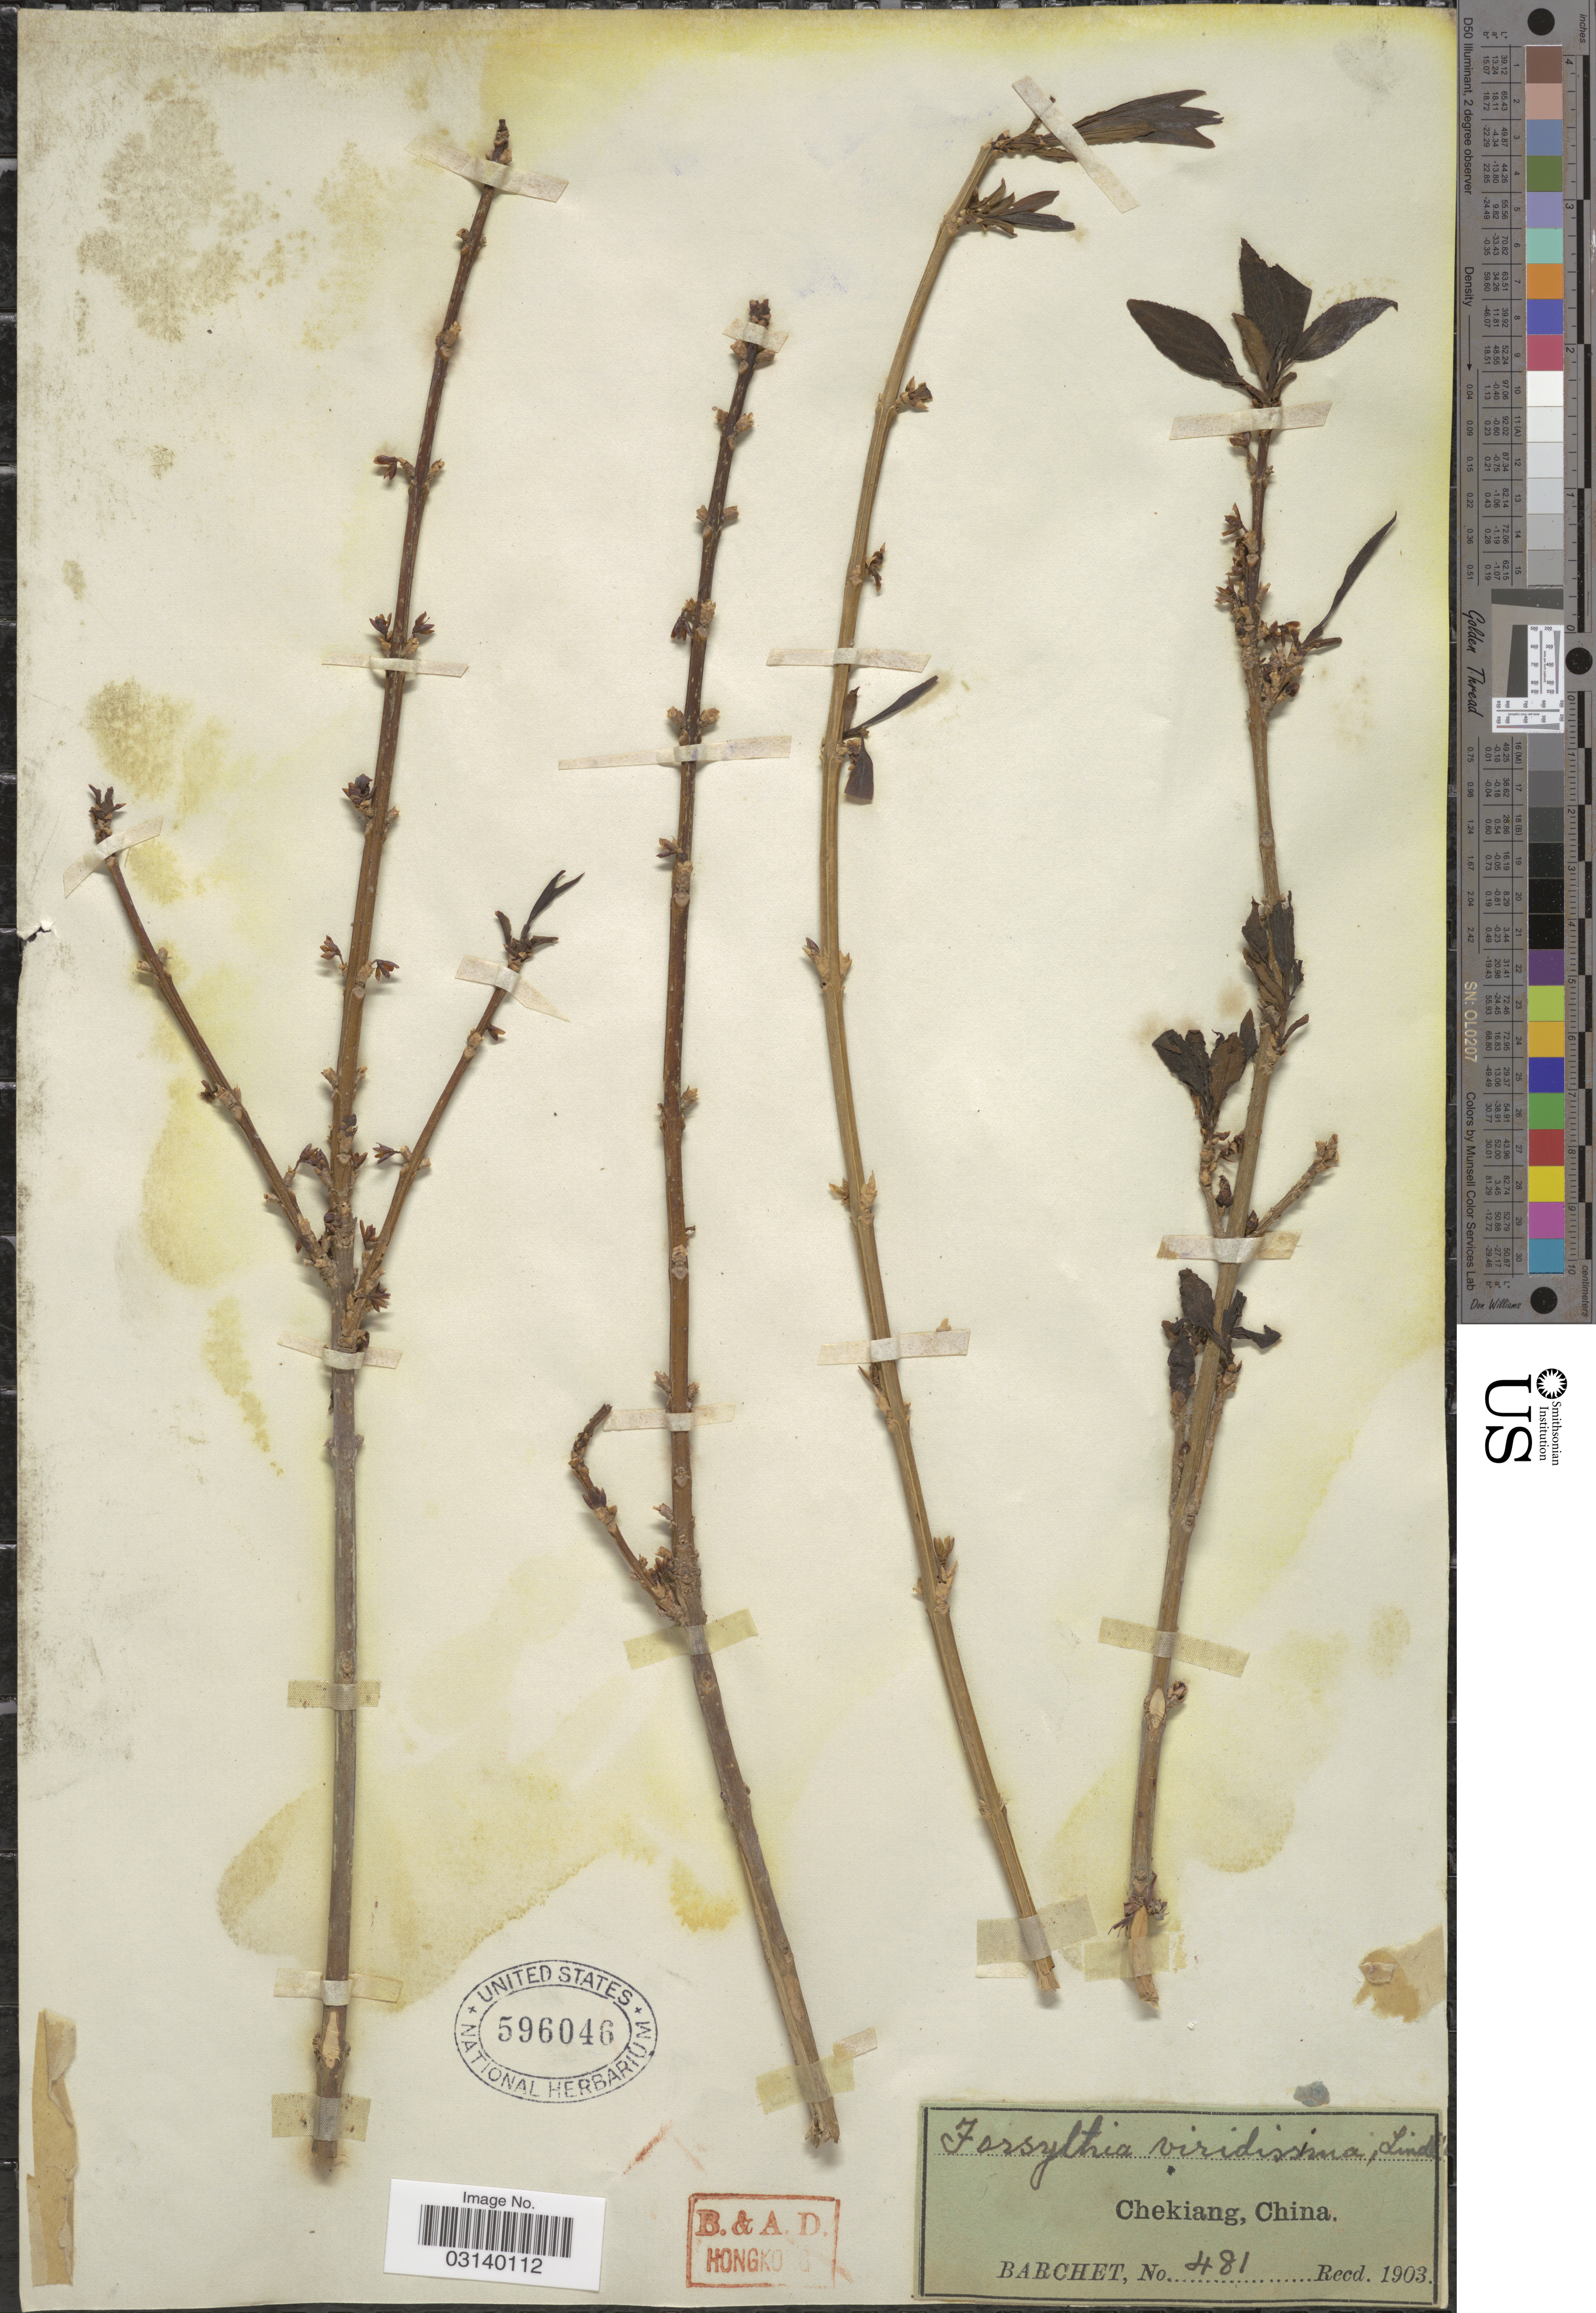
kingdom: Plantae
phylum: Tracheophyta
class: Magnoliopsida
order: Lamiales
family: Oleaceae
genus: Forsythia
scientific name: Forsythia viridissima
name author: Lindl.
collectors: S. P. Barchet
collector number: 481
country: China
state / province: Zhejiang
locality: Chekiang.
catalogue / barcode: US 596046